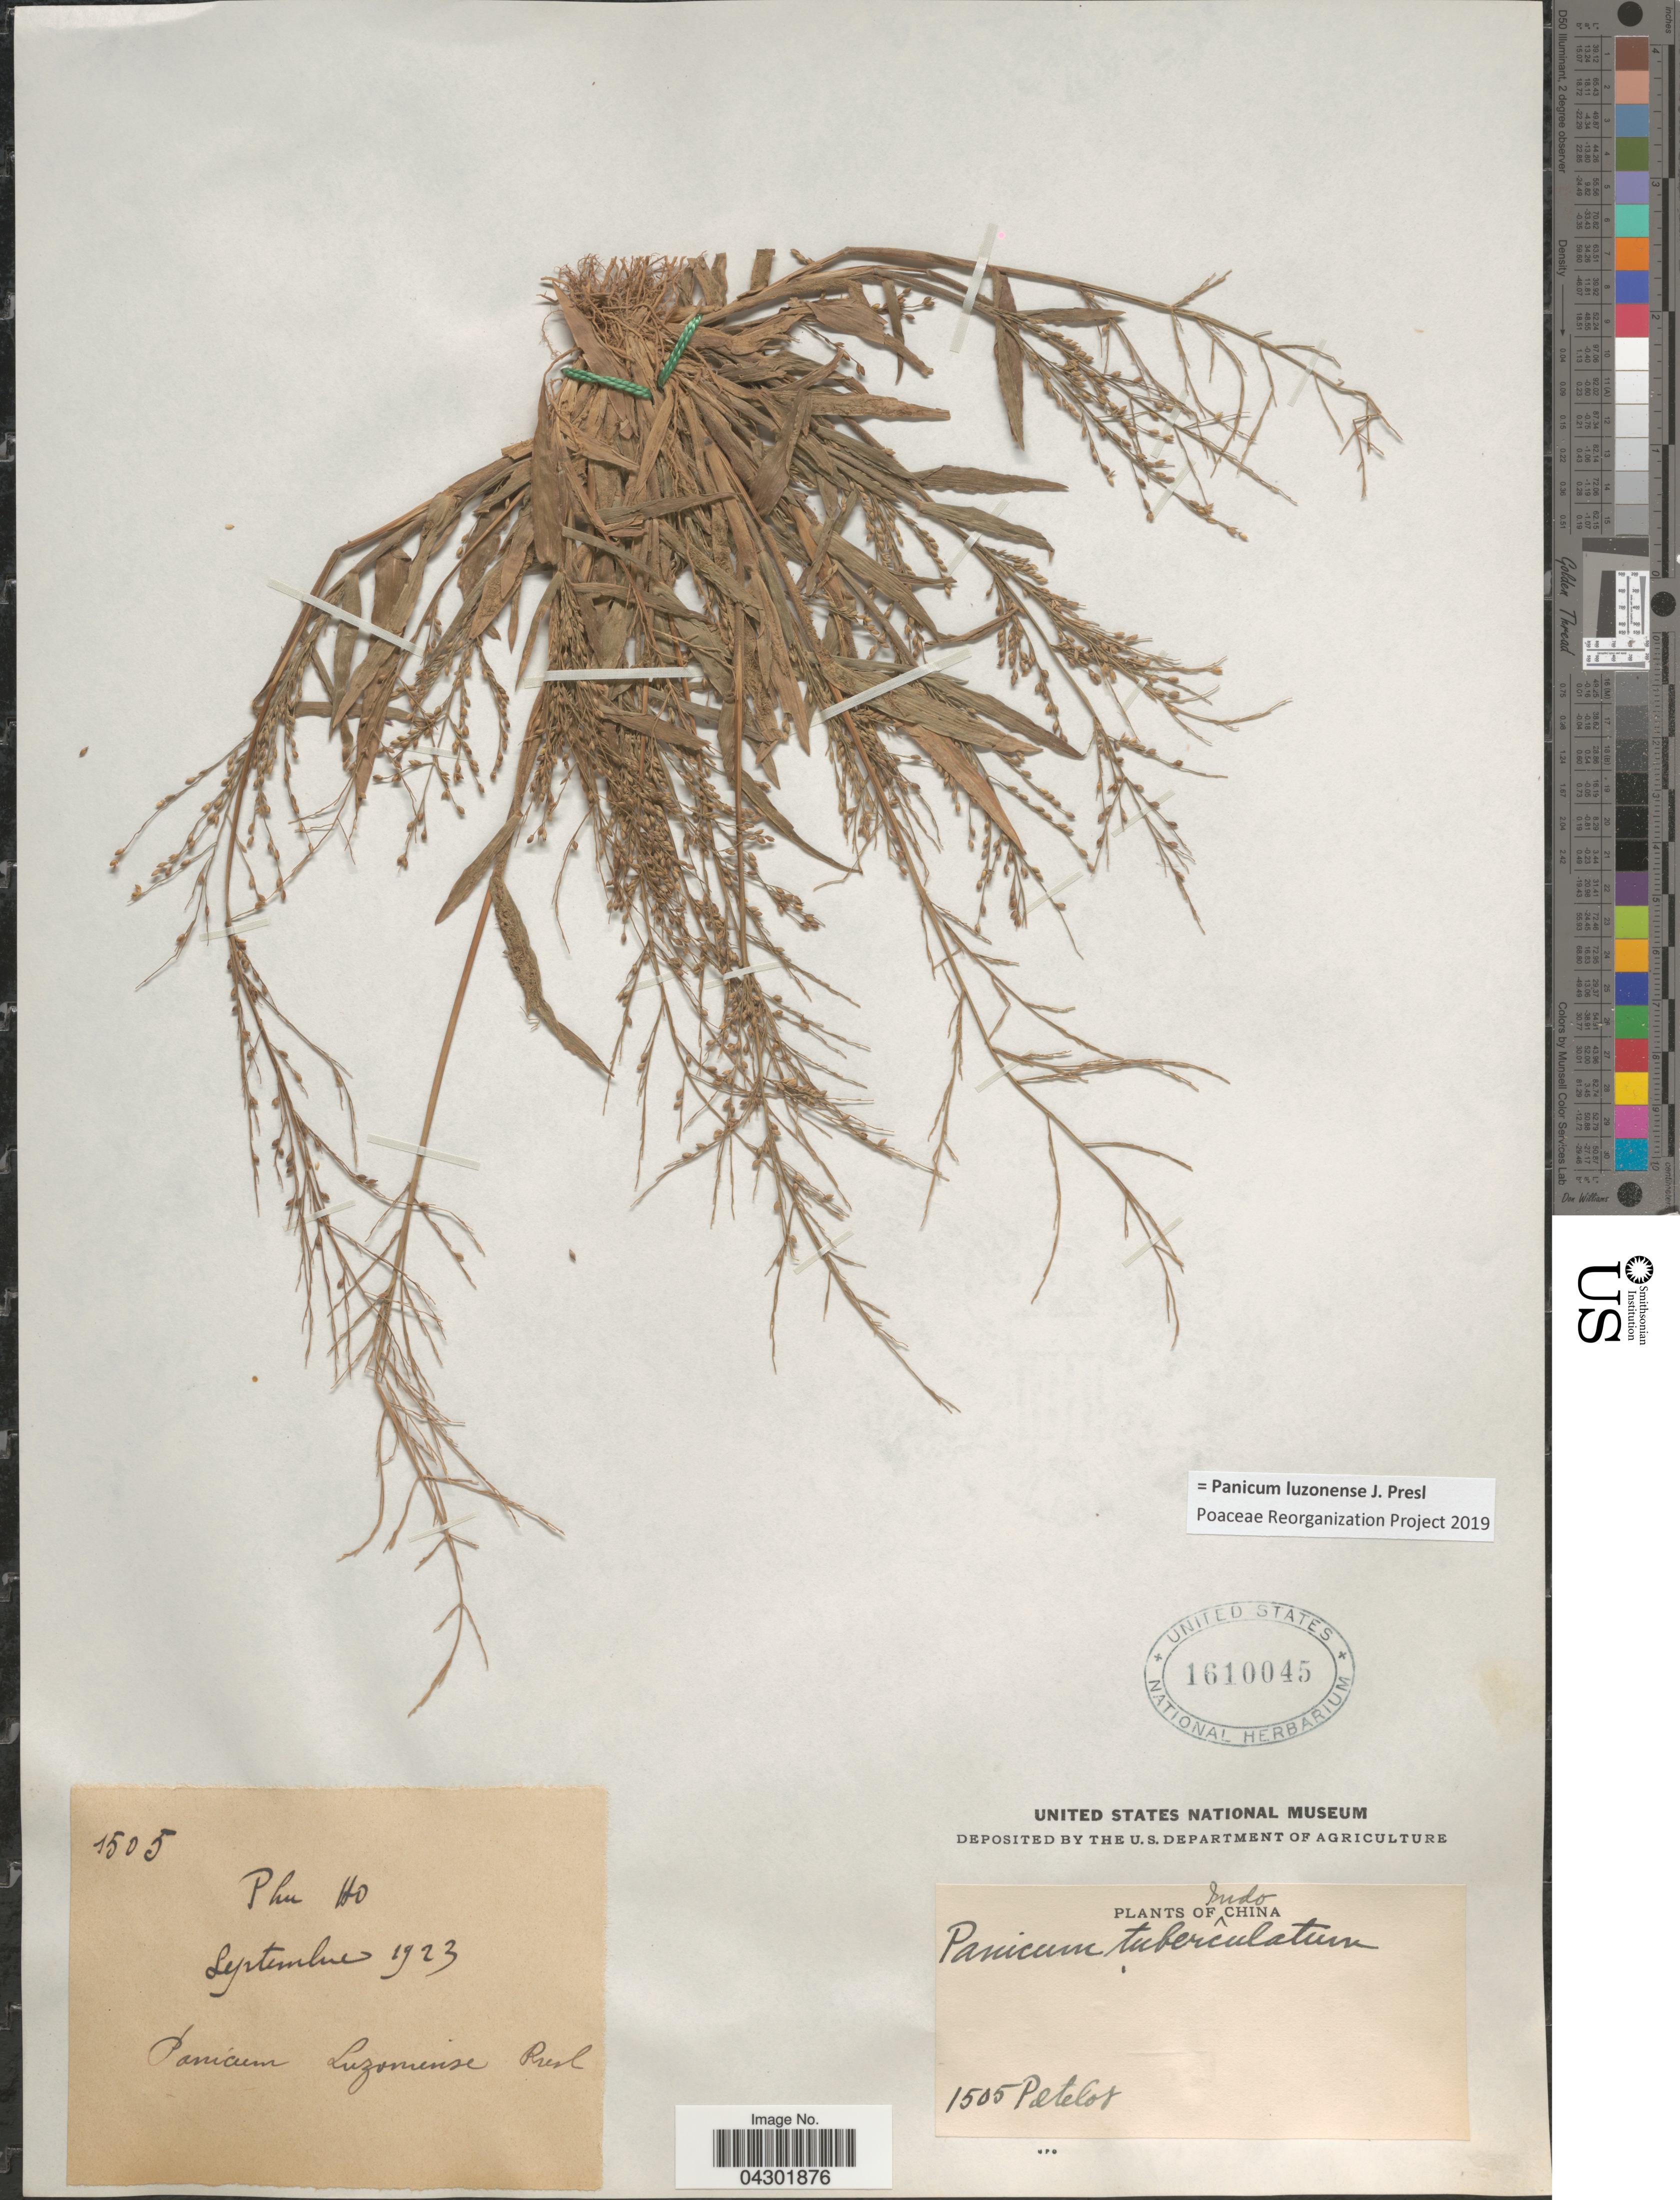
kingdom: Plantae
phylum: Tracheophyta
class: Liliopsida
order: Poales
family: Poaceae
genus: Panicum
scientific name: Panicum luzonense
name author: J. Presl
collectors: Pételot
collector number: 1505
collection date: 1923-09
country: Vietnam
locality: Indo China. Phu Ho.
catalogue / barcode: US 1610045